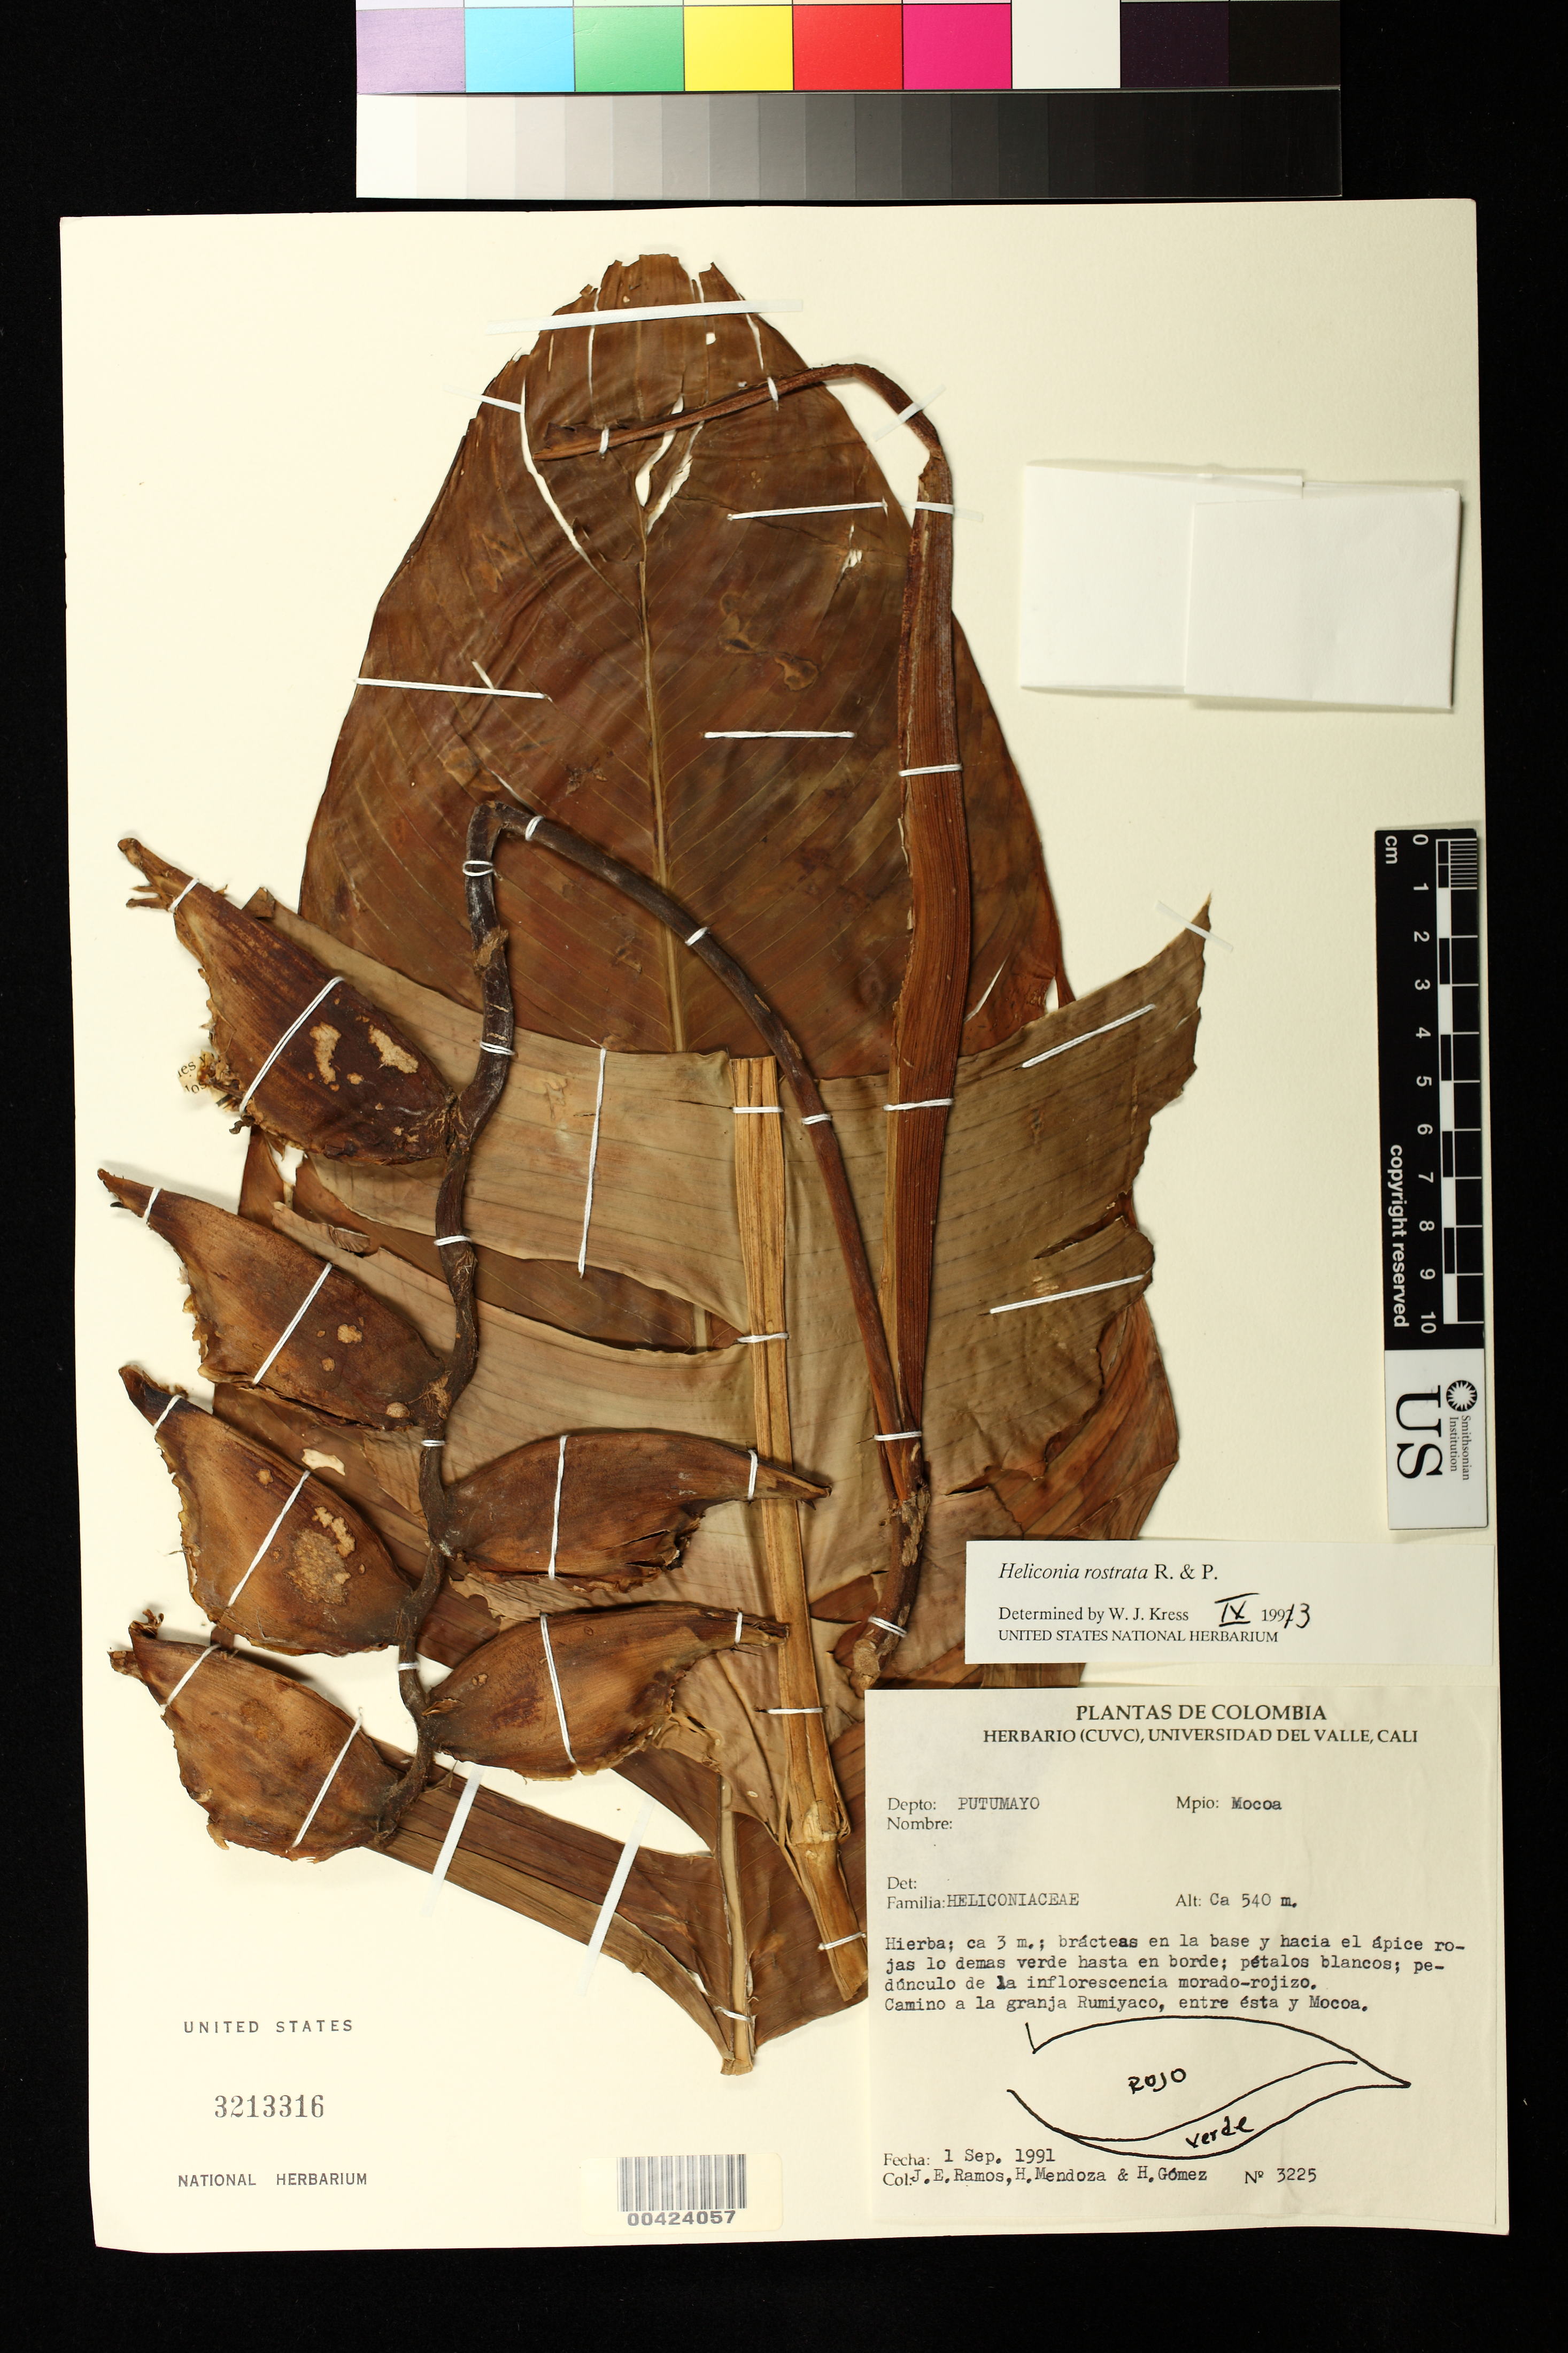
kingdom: Plantae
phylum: Tracheophyta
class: Liliopsida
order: Zingiberales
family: Heliconiaceae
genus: Heliconia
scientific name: Heliconia rostrata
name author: Ruiz & Pav.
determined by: Kress, W. J., (US), Smithsonian Institution - National Museum of Natural History (UNITED STATES)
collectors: J. E. Ramos, H. Mendoza & H. Gomez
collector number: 3225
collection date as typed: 01 Sep 1990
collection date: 1990-09-01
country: Colombia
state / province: Putumayo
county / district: Mocoa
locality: Camino a La Granja Rumiyaco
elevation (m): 540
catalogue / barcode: US 3213316